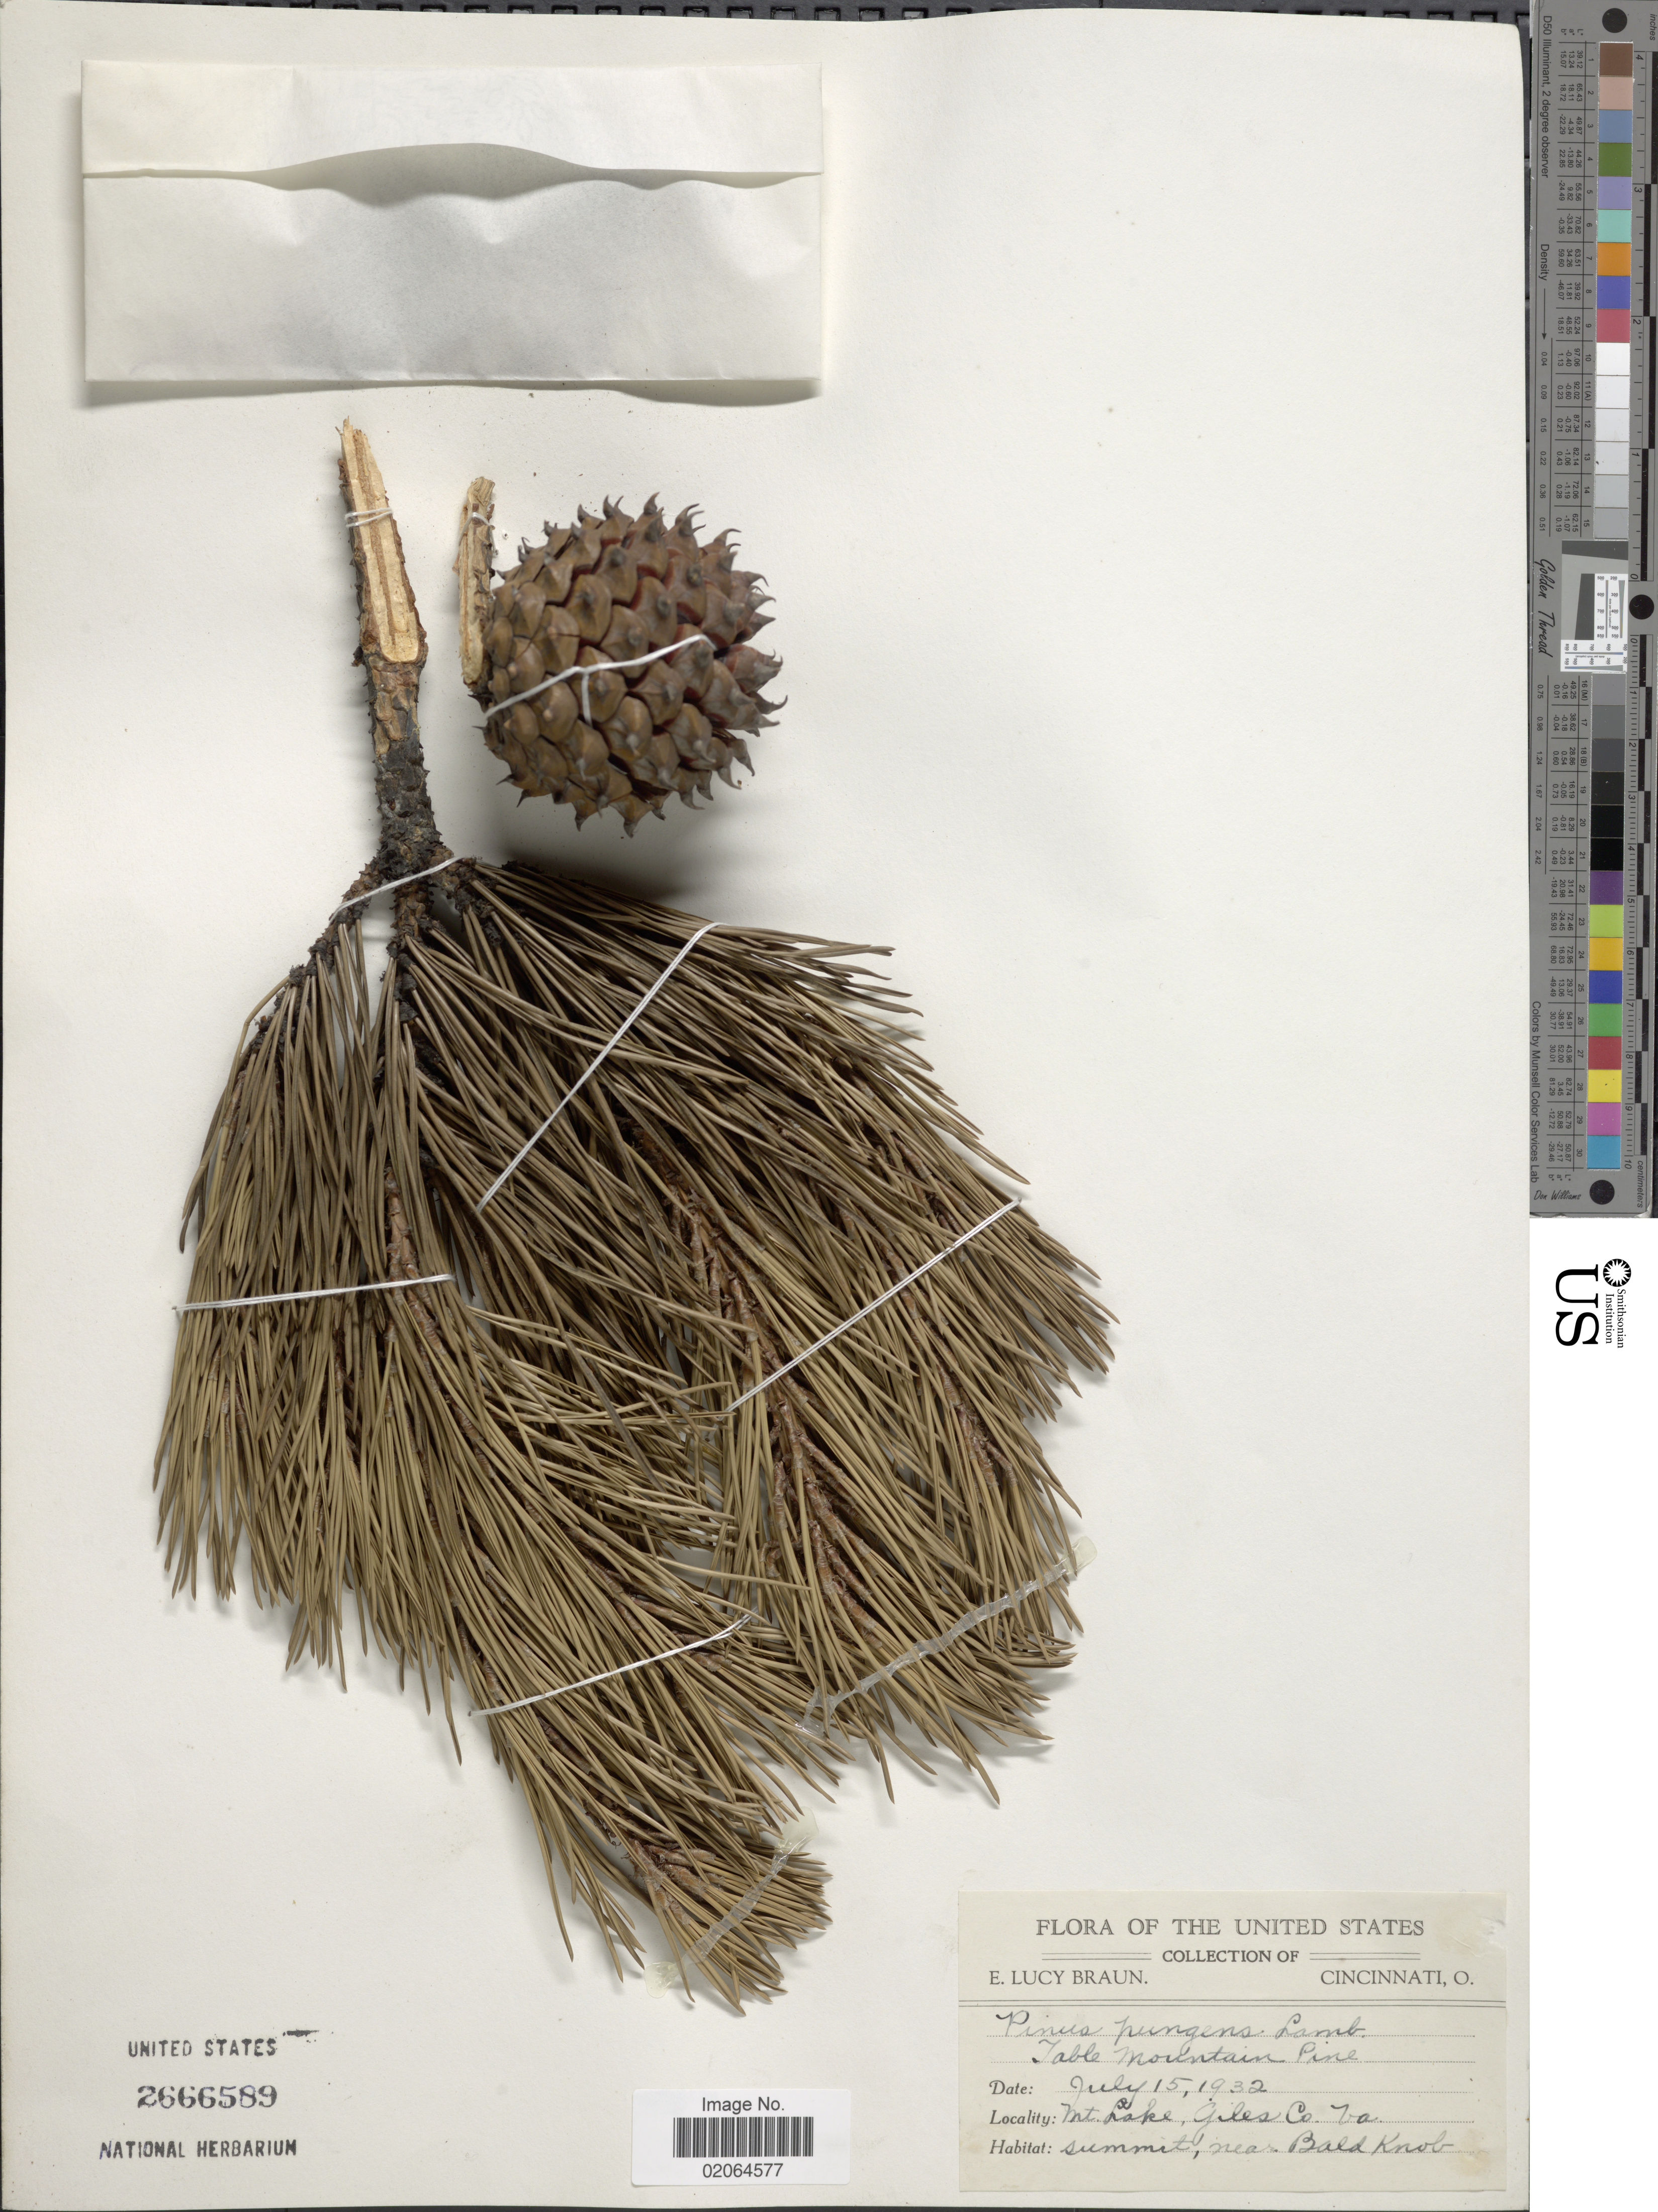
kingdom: Plantae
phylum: Tracheophyta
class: Pinopsida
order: Pinales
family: Pinaceae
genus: Pinus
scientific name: Pinus pungens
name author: Lamb.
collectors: E. L. Braun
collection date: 1932-07-15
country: United States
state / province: Virginia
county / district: Giles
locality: Mt. Lake, Giles Co. Va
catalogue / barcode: US 2666589